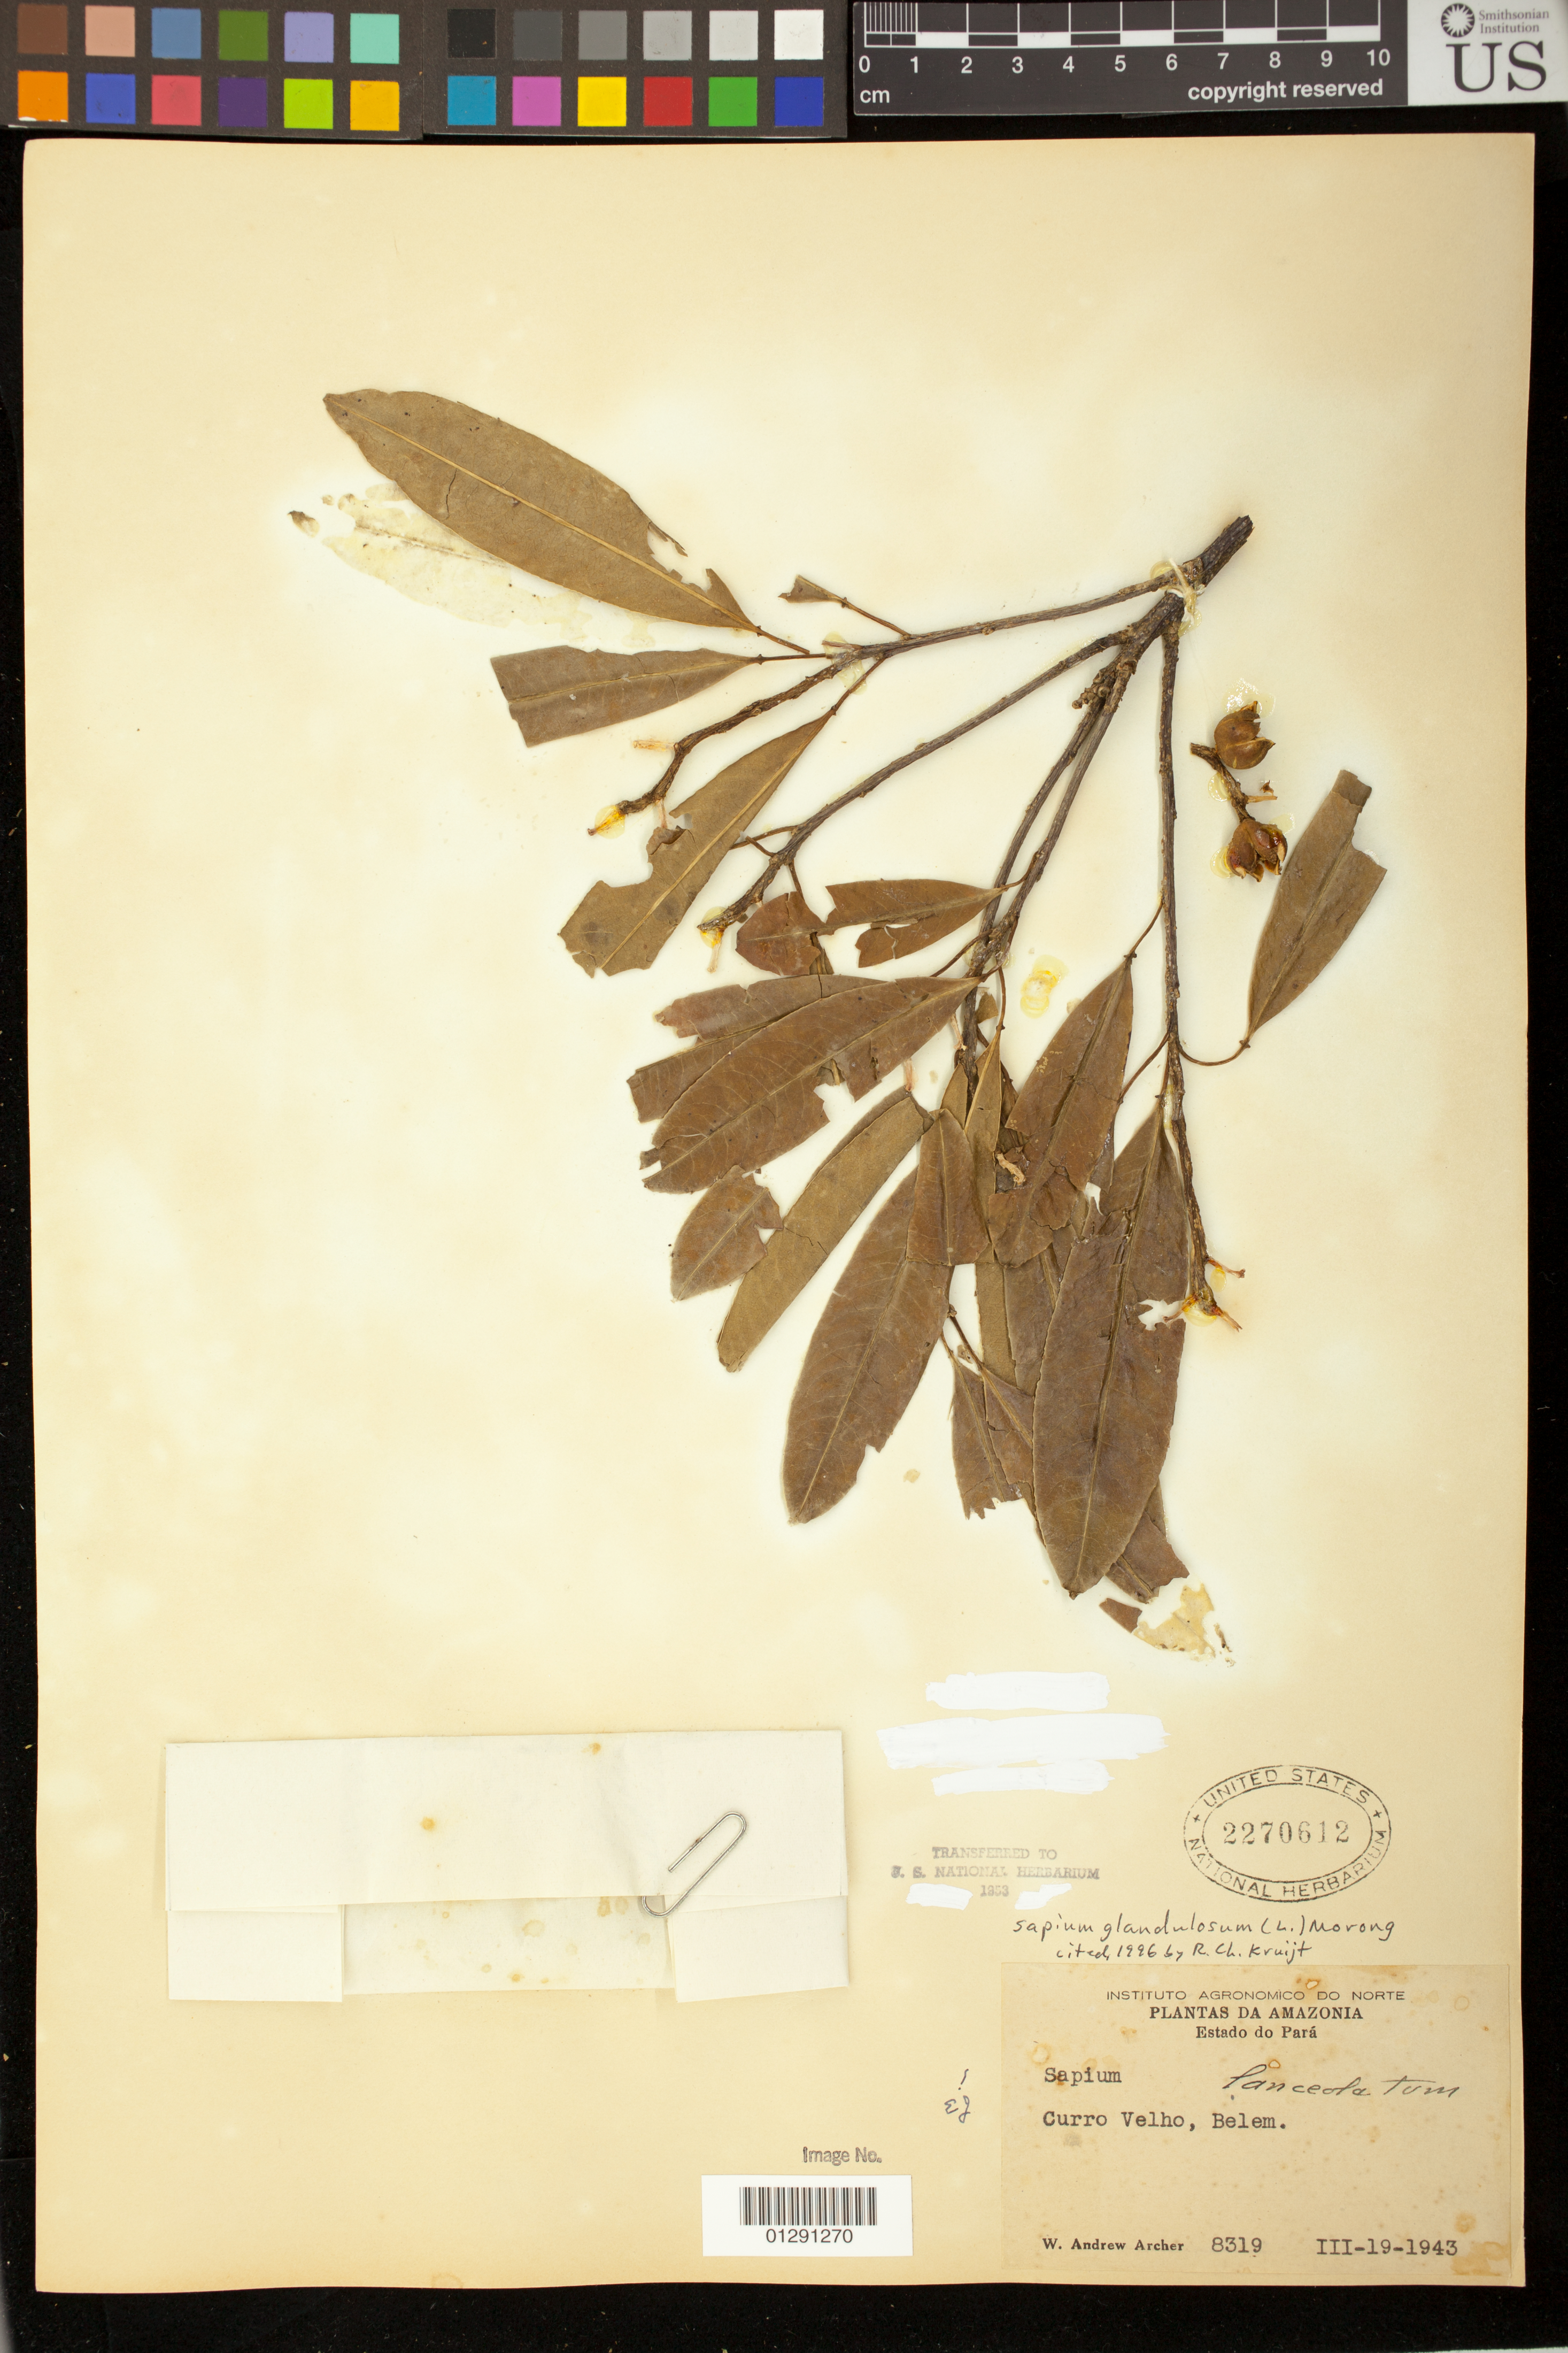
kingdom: Plantae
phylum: Tracheophyta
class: Magnoliopsida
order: Malpighiales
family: Euphorbiaceae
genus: Sapium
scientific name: Sapium glandulatum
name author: (Vell.) Pax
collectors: W. A. Archer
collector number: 8319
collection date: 1943-03-19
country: Brazil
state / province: Para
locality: Curro Velho, Belem.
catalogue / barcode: US 2270612